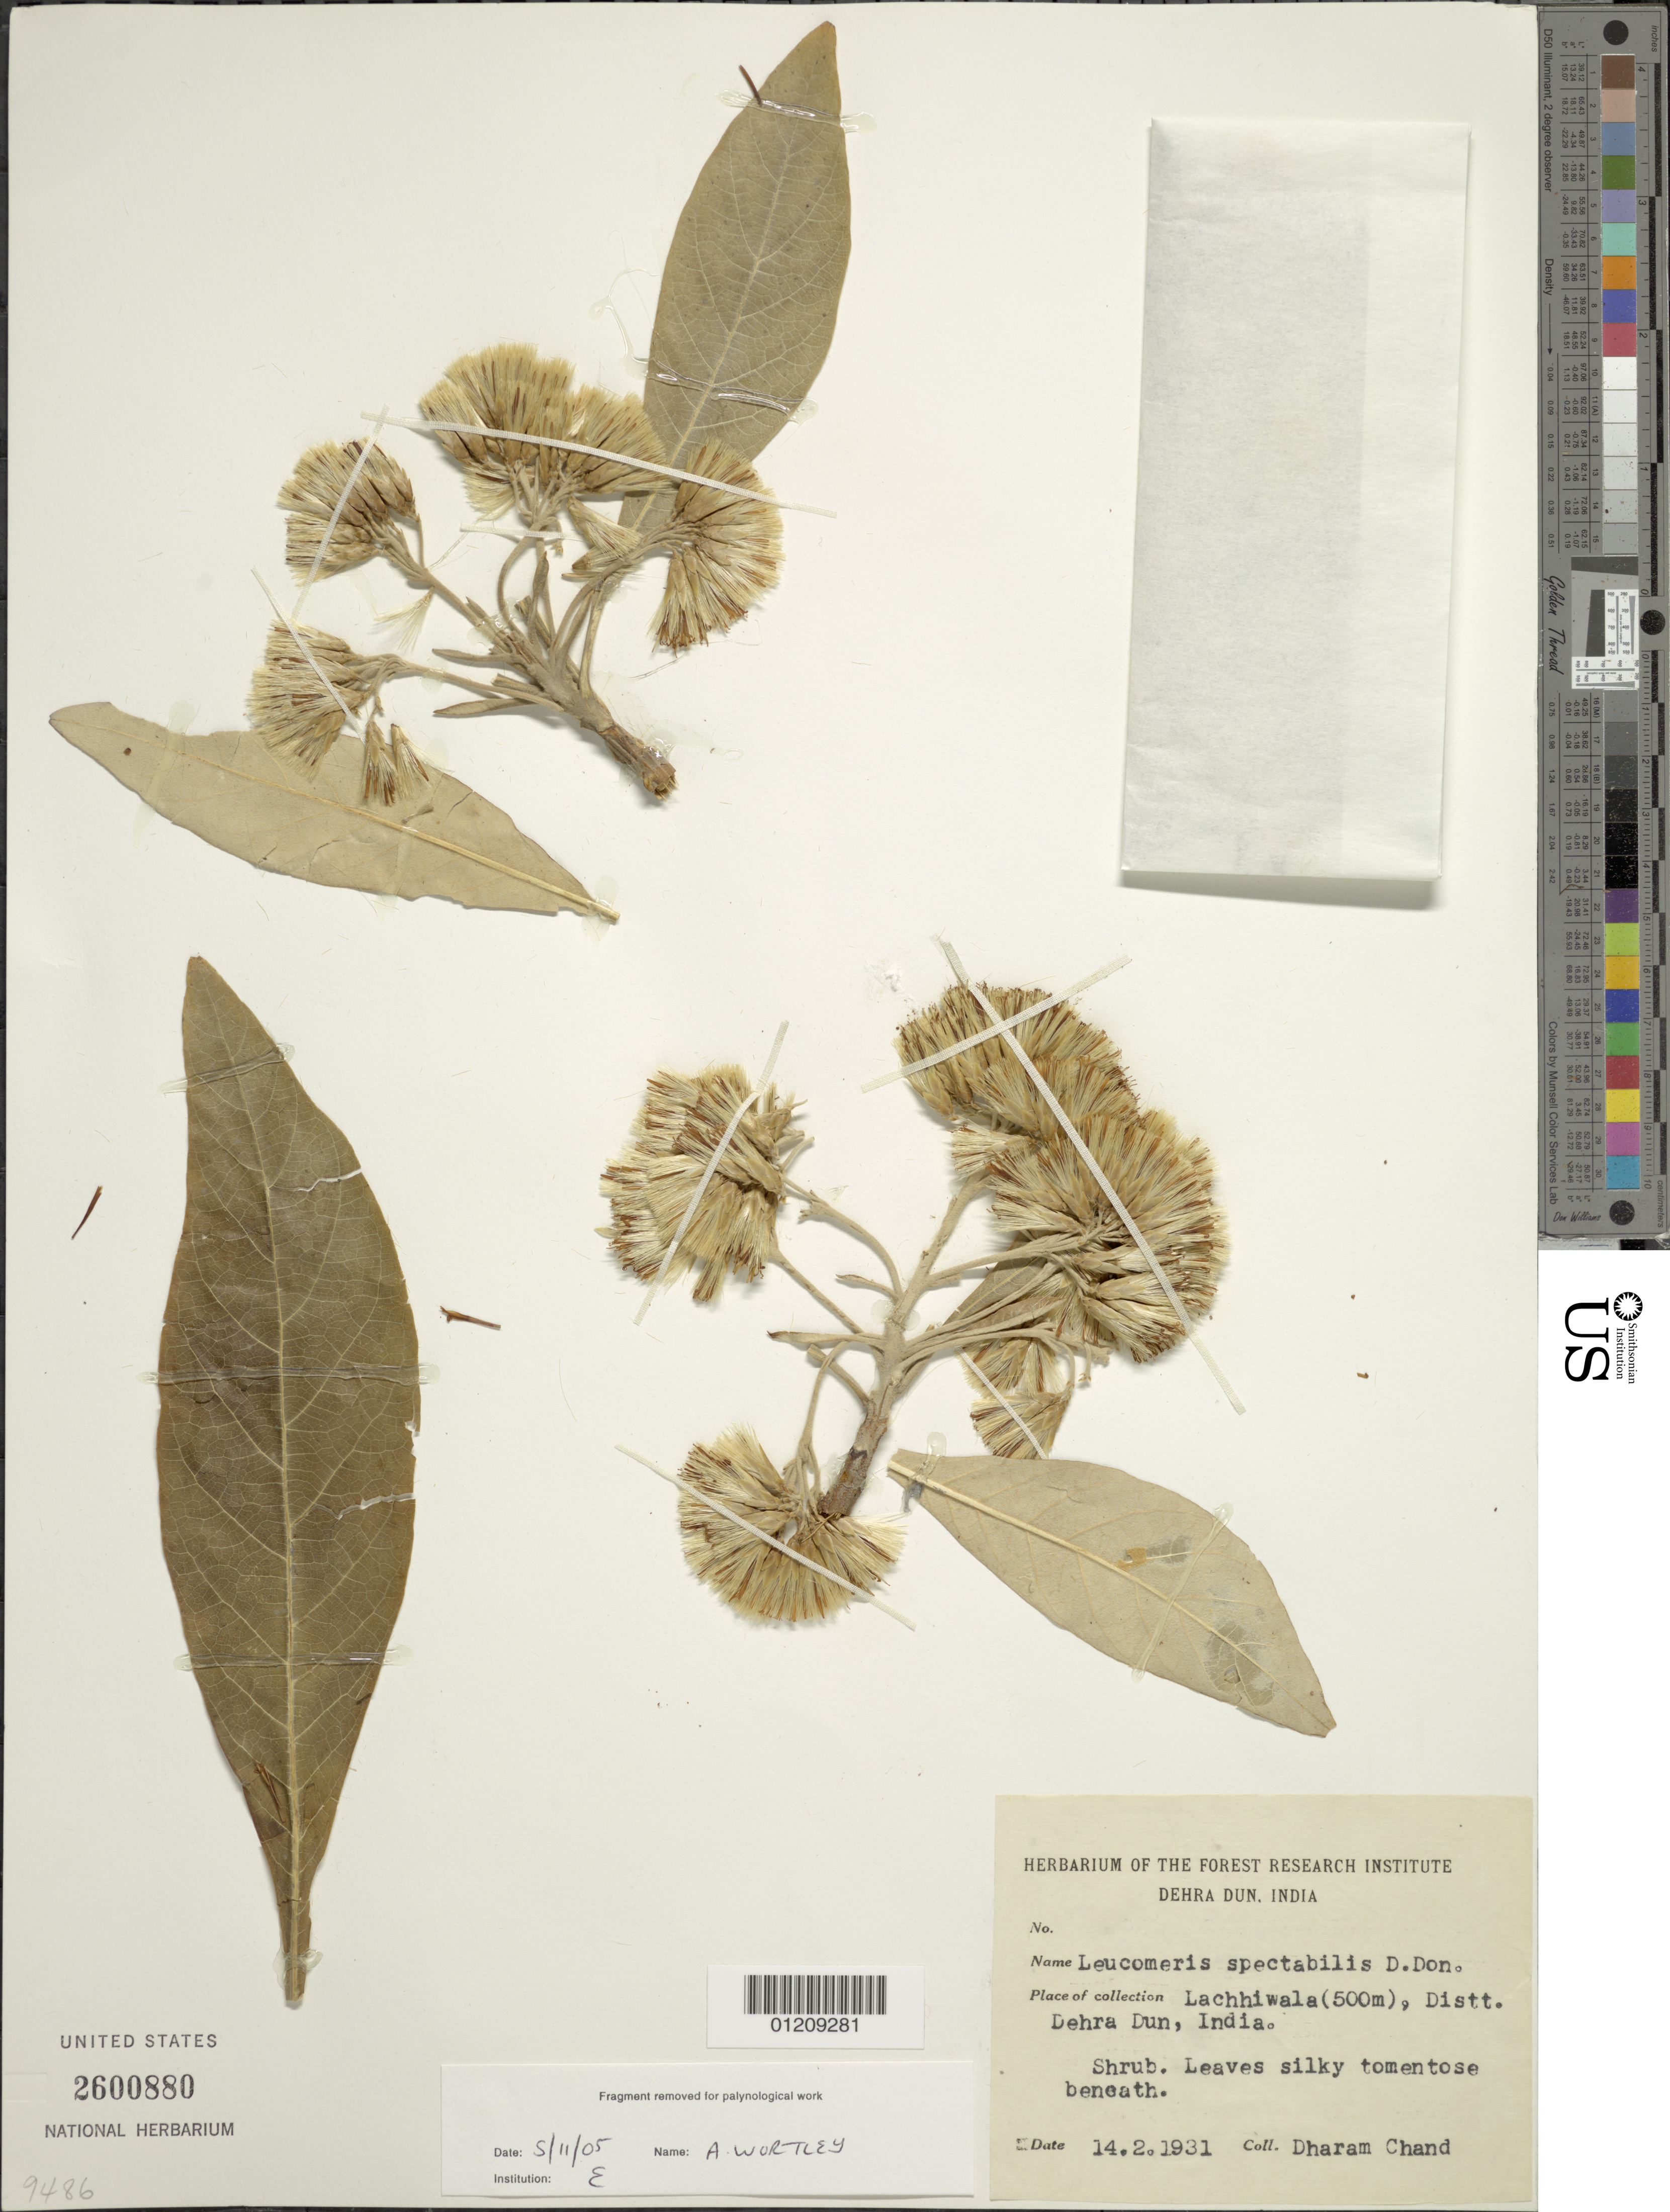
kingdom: Plantae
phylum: Tracheophyta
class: Magnoliopsida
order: Asterales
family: Asteraceae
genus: Leucomeris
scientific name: Leucomeris spectabilis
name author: D. Don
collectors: D. Chand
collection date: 1931-02-14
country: India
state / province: Uttarakhand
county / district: Dehradun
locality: Lachhiwala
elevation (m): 500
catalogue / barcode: US 2600880